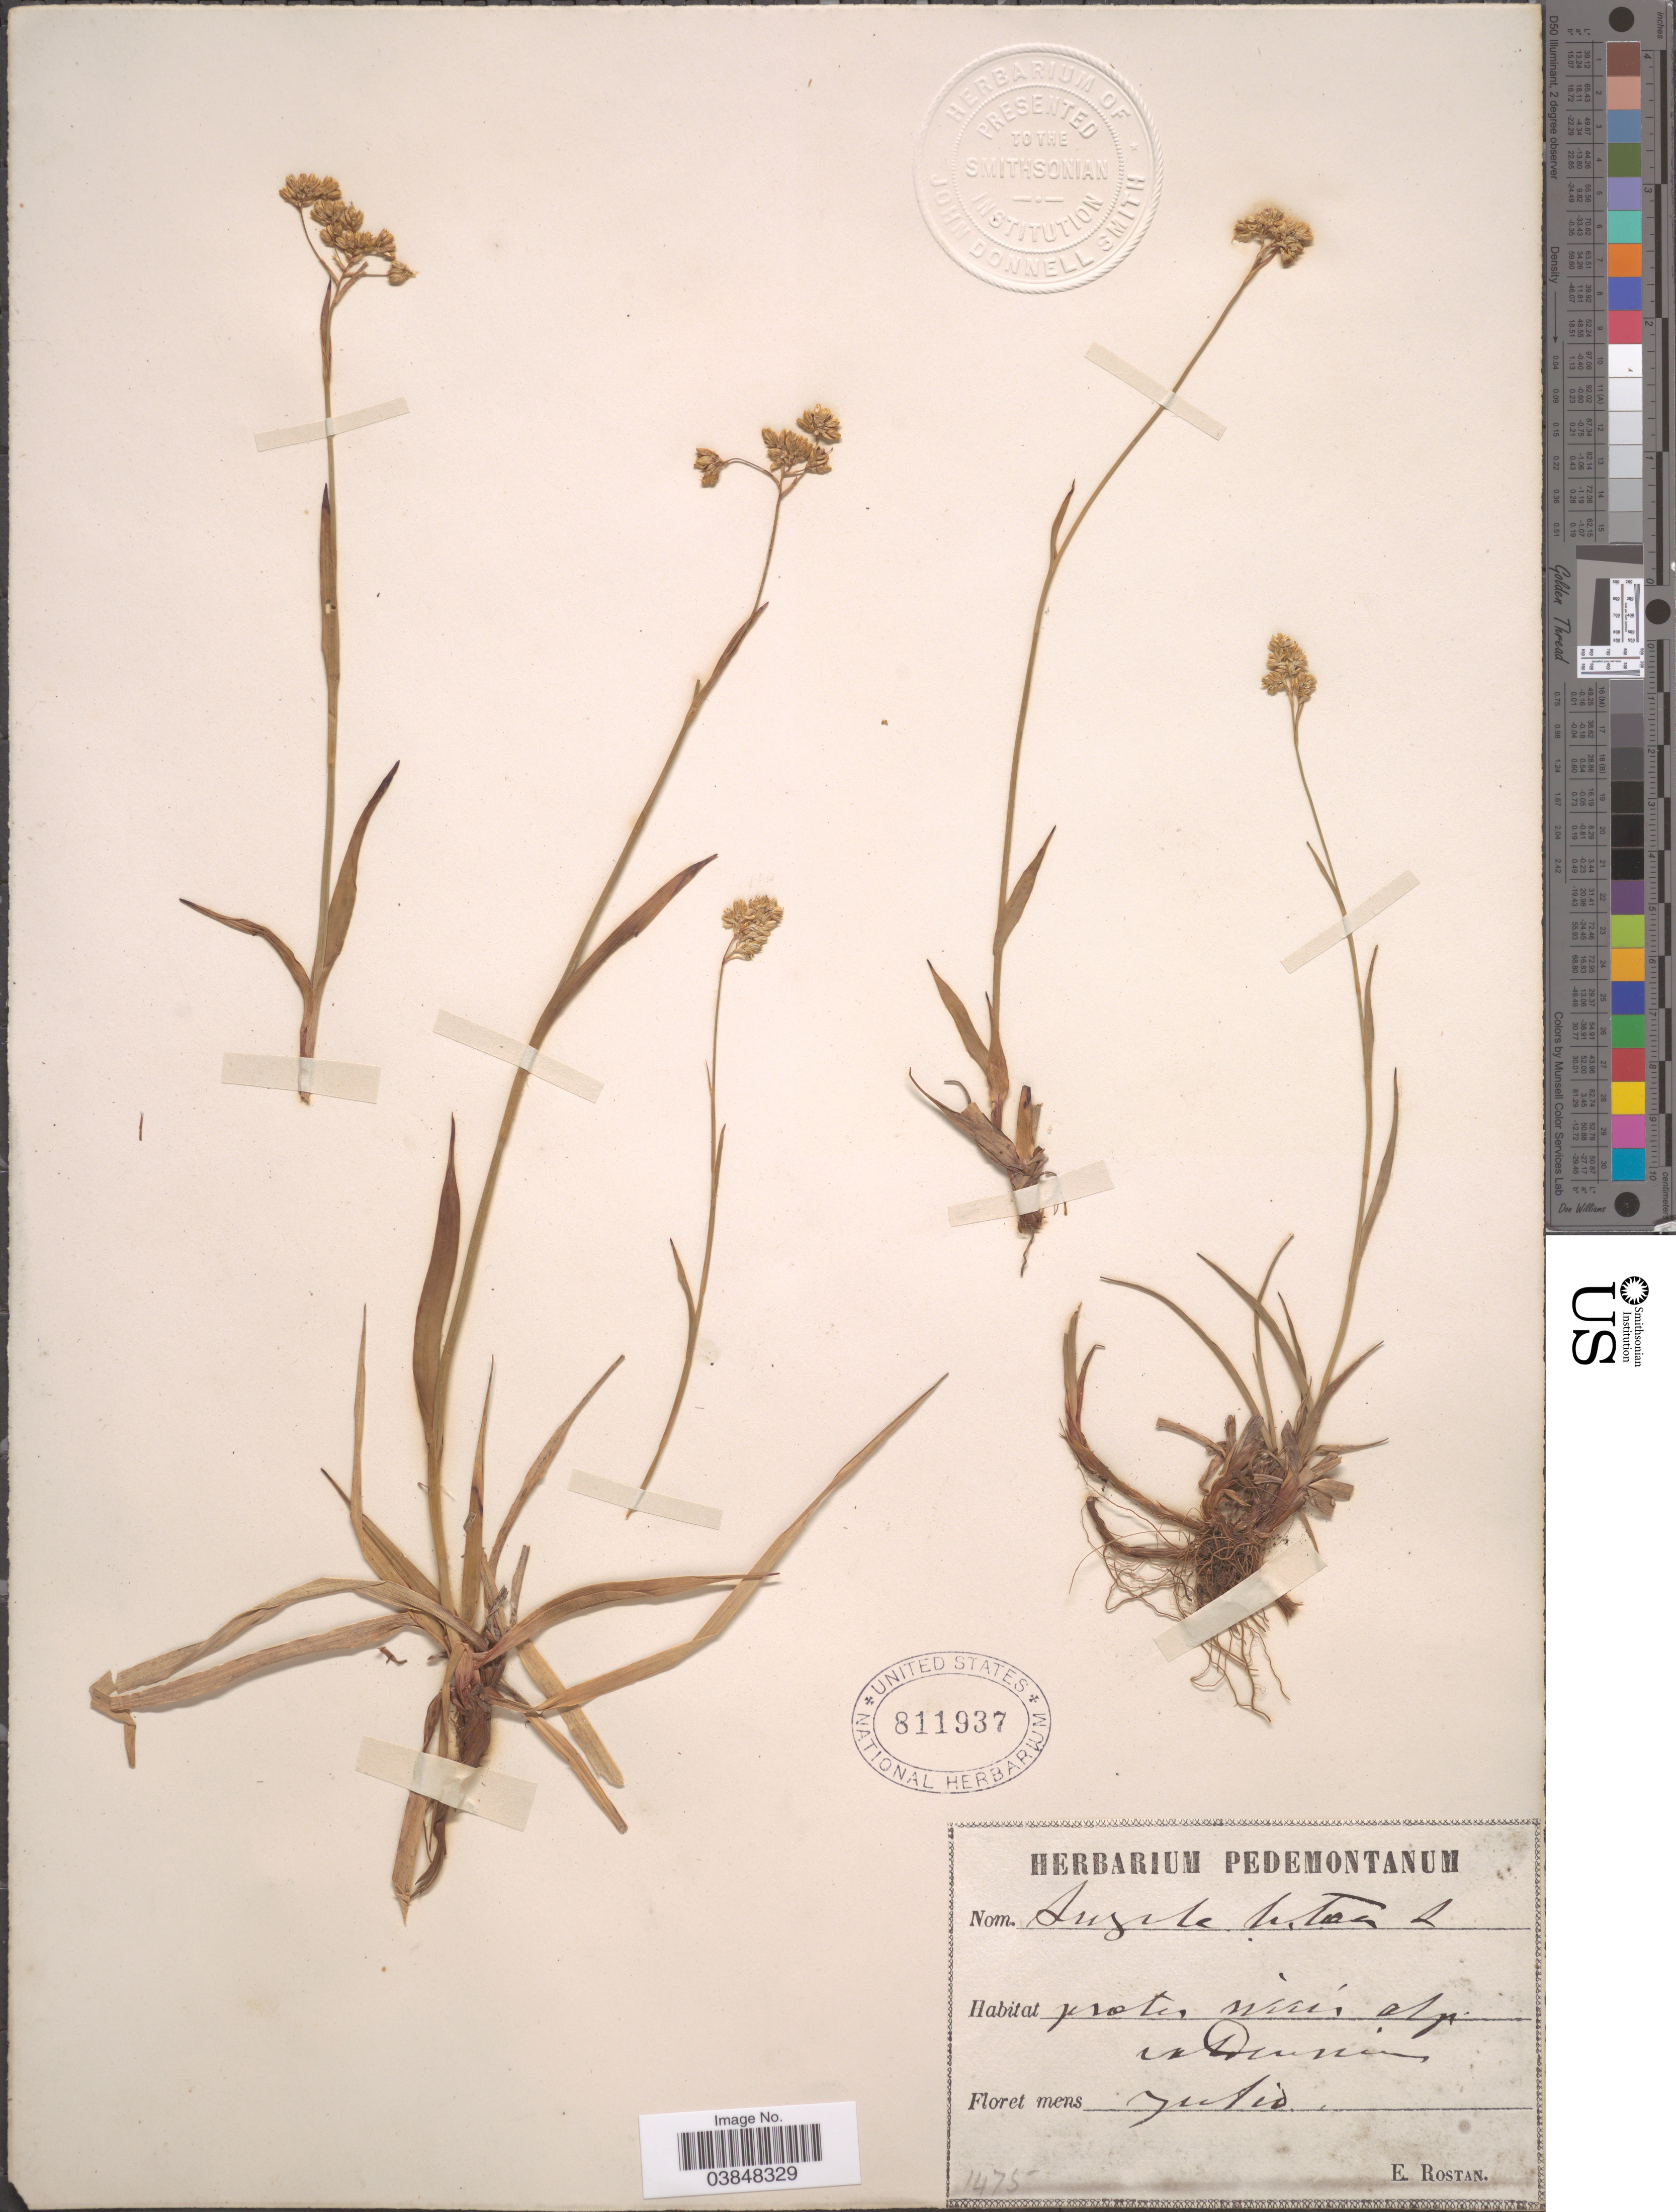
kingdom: Plantae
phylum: Tracheophyta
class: Liliopsida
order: Poales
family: Juncaceae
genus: Luzula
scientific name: Luzula sp.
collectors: E. Rostan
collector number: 1475?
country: Italy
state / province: Piedmont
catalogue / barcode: US 811937